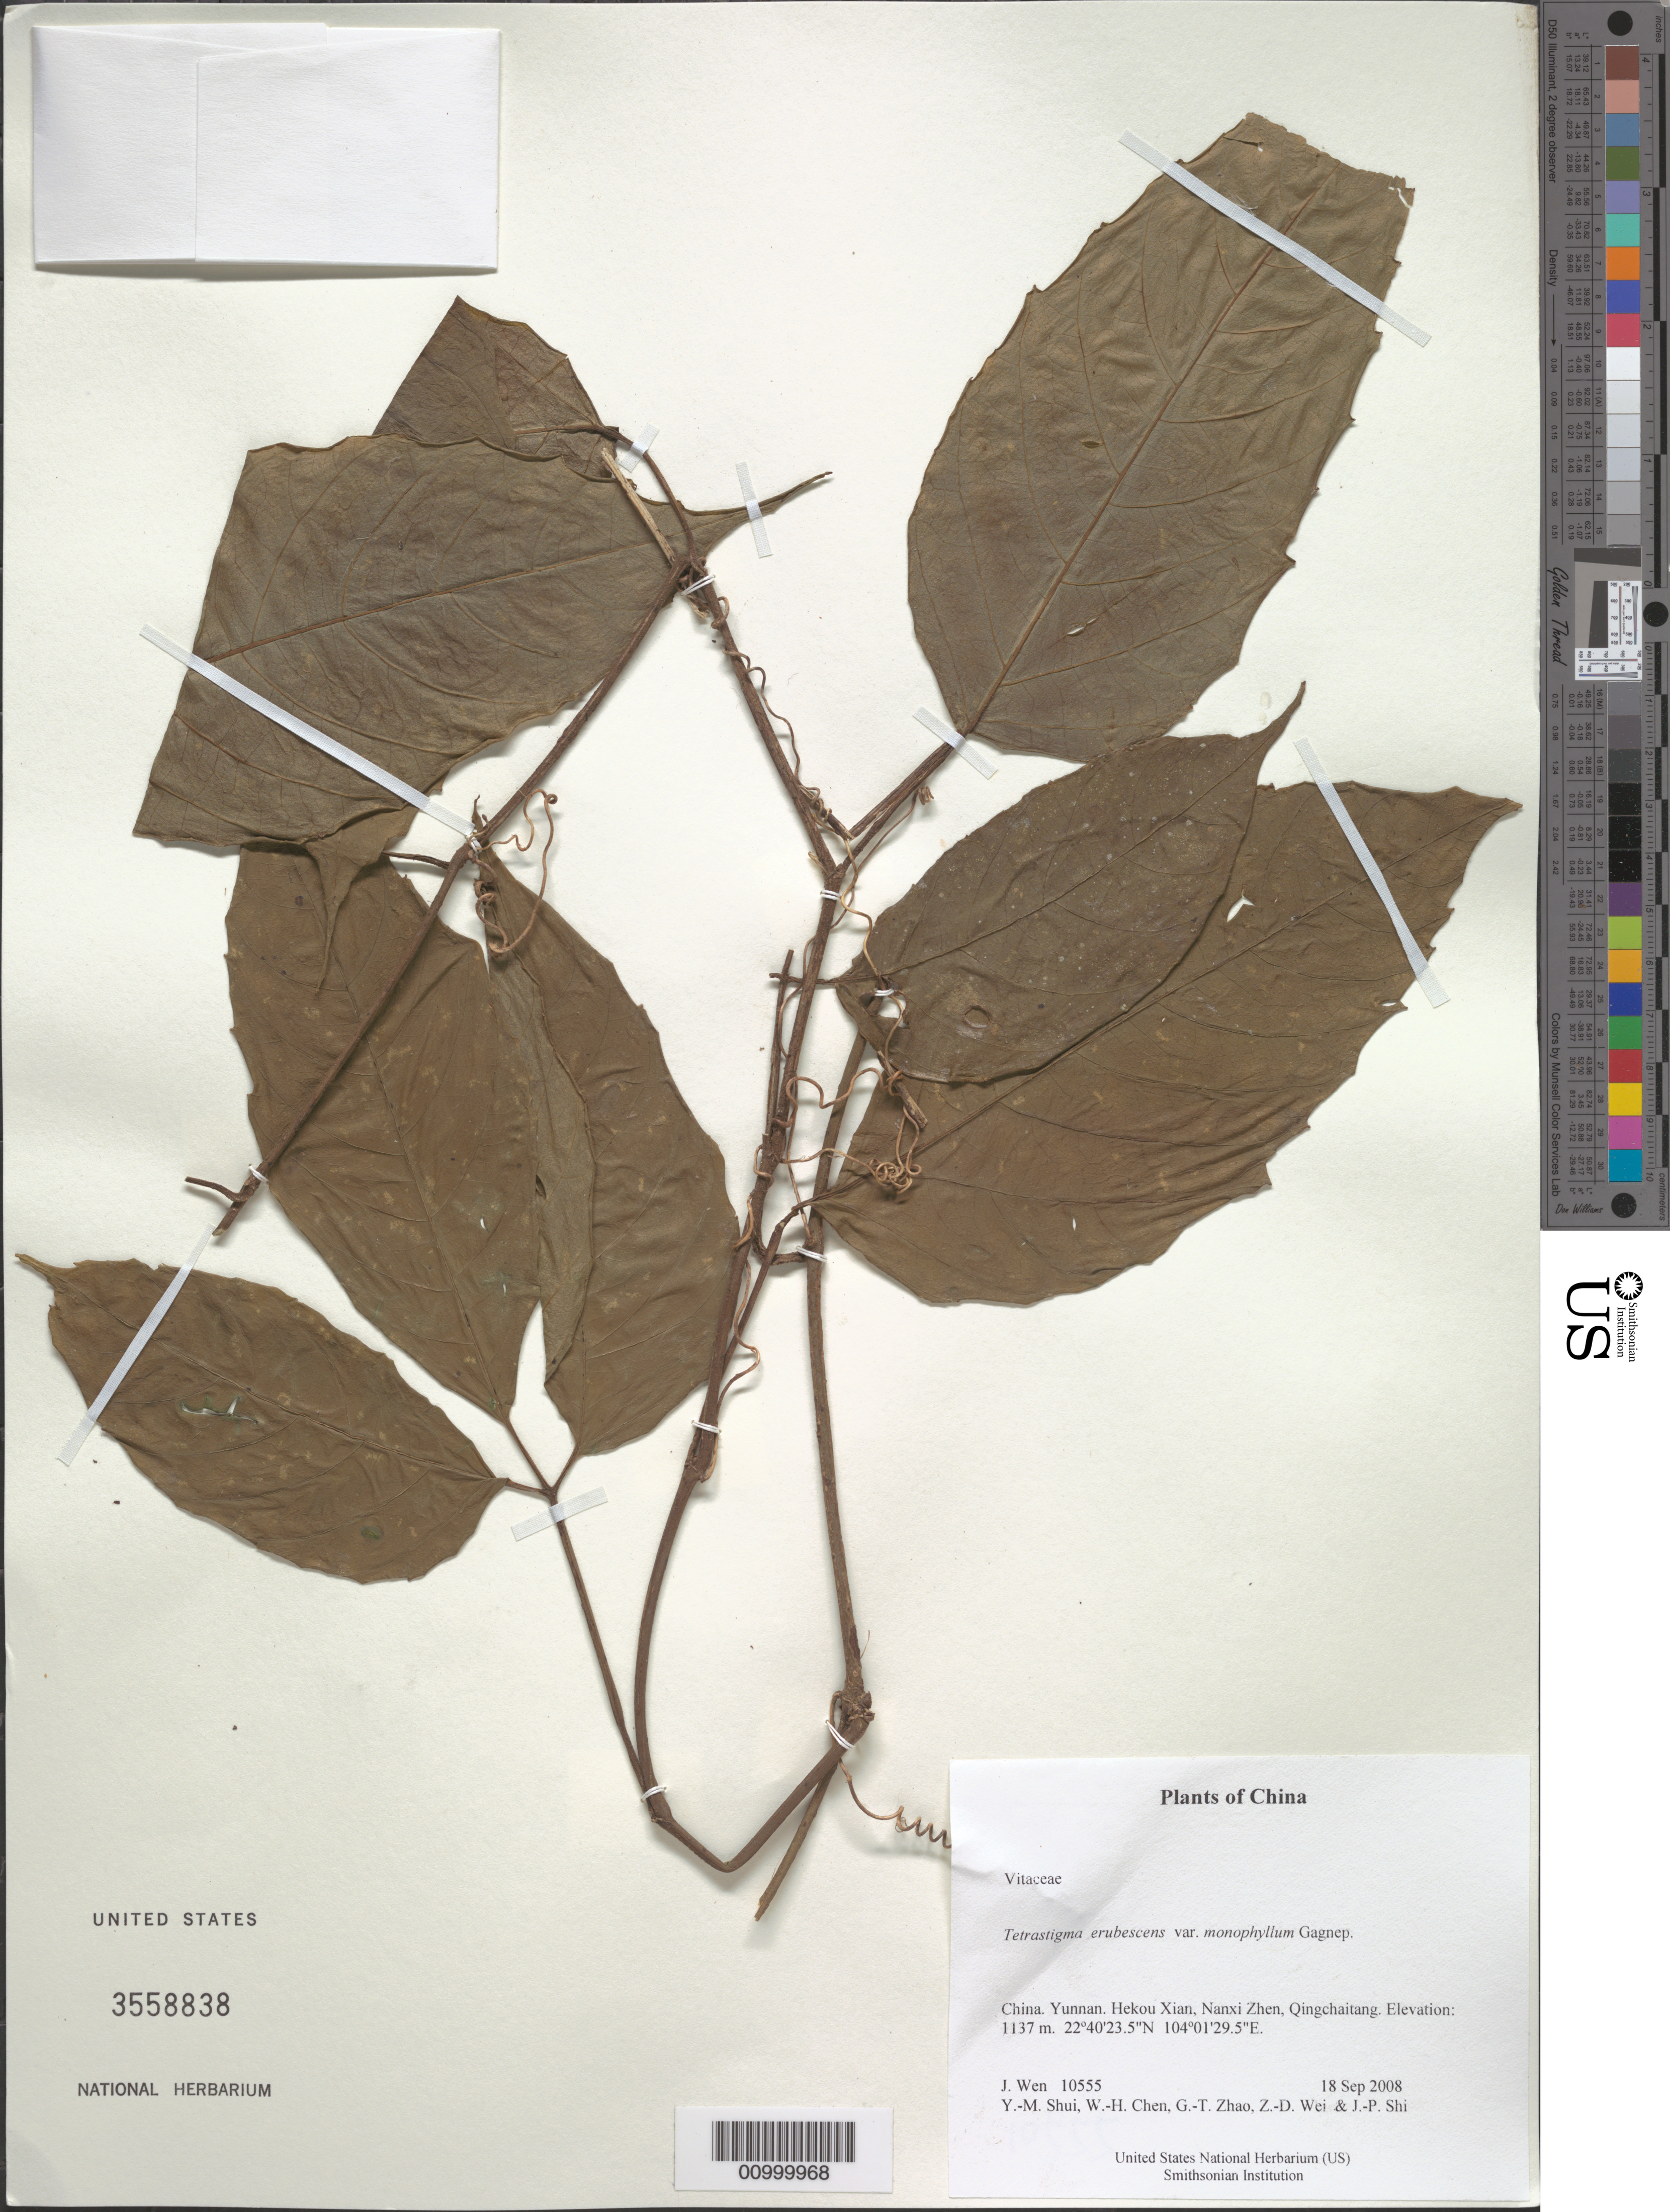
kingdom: Plantae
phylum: Tracheophyta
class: Magnoliopsida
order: Vitales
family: Vitaceae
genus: Tetrastigma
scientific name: Tetrastigma erubescens var. monophyllum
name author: Gagnep.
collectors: J. Wen, Y. Shui, W. Chen, G. Zhao, Z. Wei & J. Shi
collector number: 10555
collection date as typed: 18 Sep 2008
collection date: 2008-09-18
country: China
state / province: Yunnan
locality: Hekou Xian, Nanxi Zhen, Qingchaitang.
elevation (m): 1137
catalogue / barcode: US 3558838